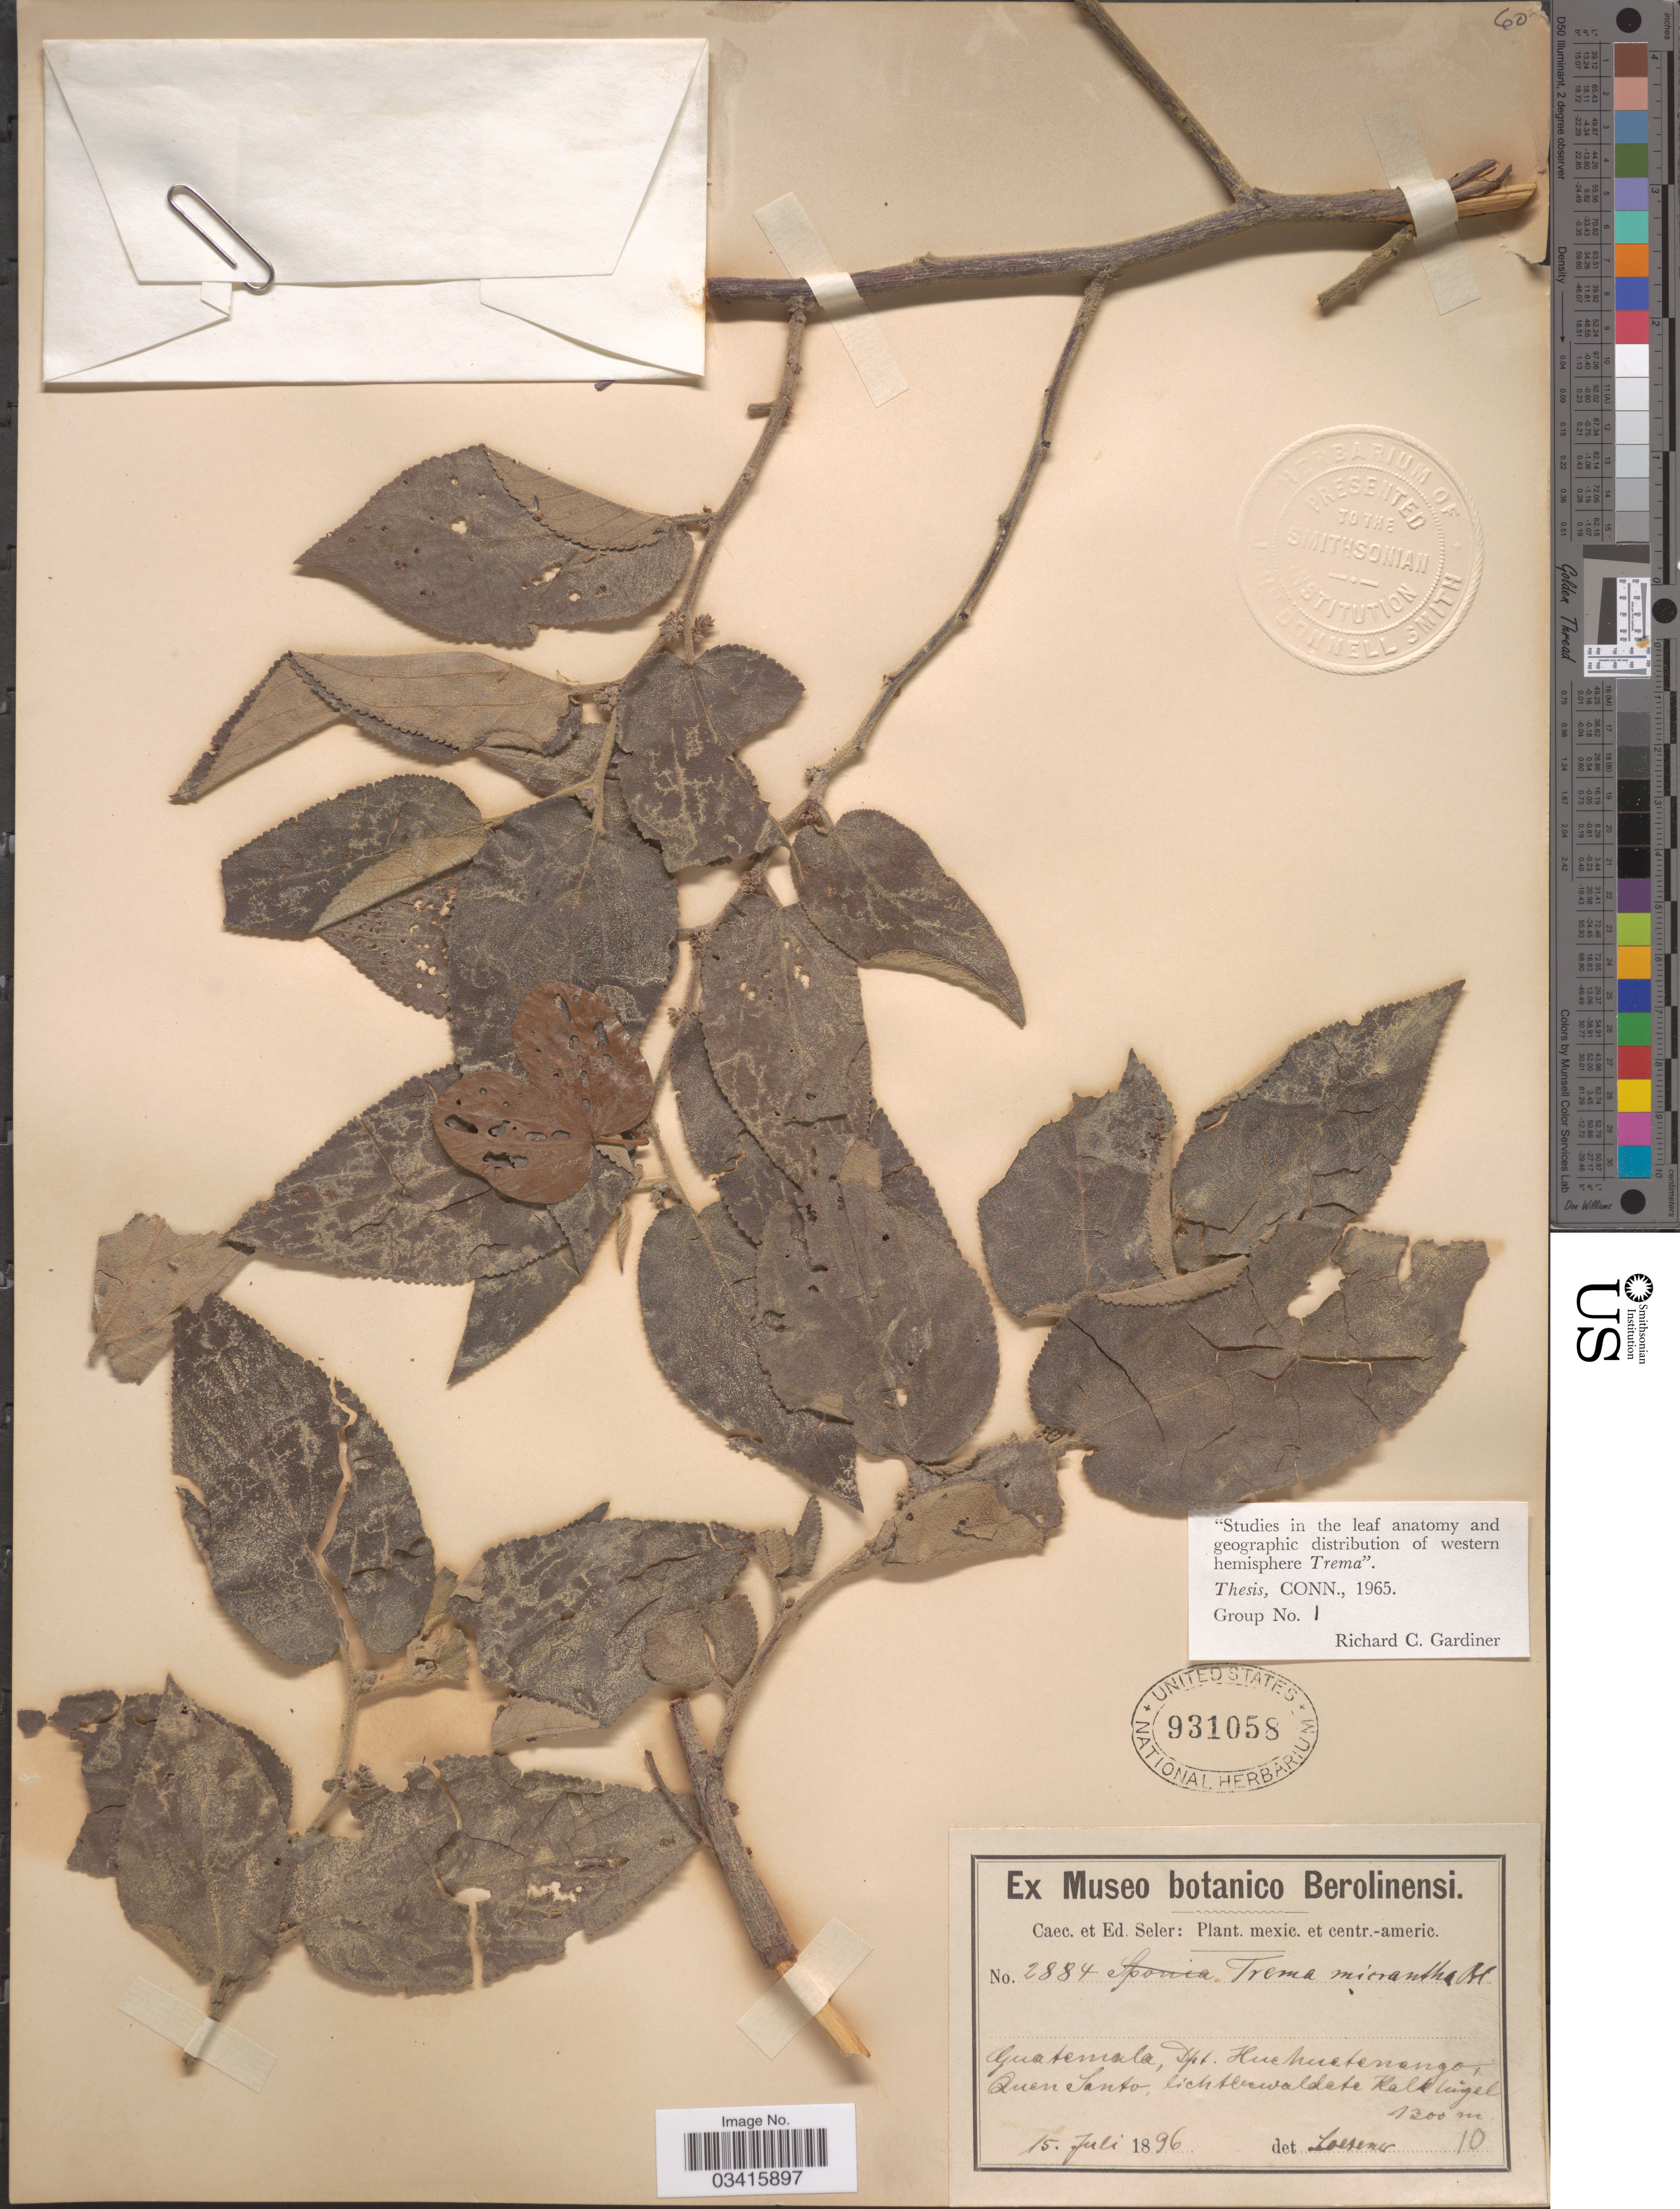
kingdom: Plantae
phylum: Tracheophyta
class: Magnoliopsida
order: Rosales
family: Cannabaceae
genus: Trema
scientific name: Trema micranthum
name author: (L.) Blume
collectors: ex Caec. et Ed Seler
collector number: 2884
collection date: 1896-07-15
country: Guatemala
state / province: Huehuetenango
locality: Dpt. Huehuetenango, Quen Santo, lichtewaldete Kalkhugel.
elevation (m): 1300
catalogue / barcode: US 931058